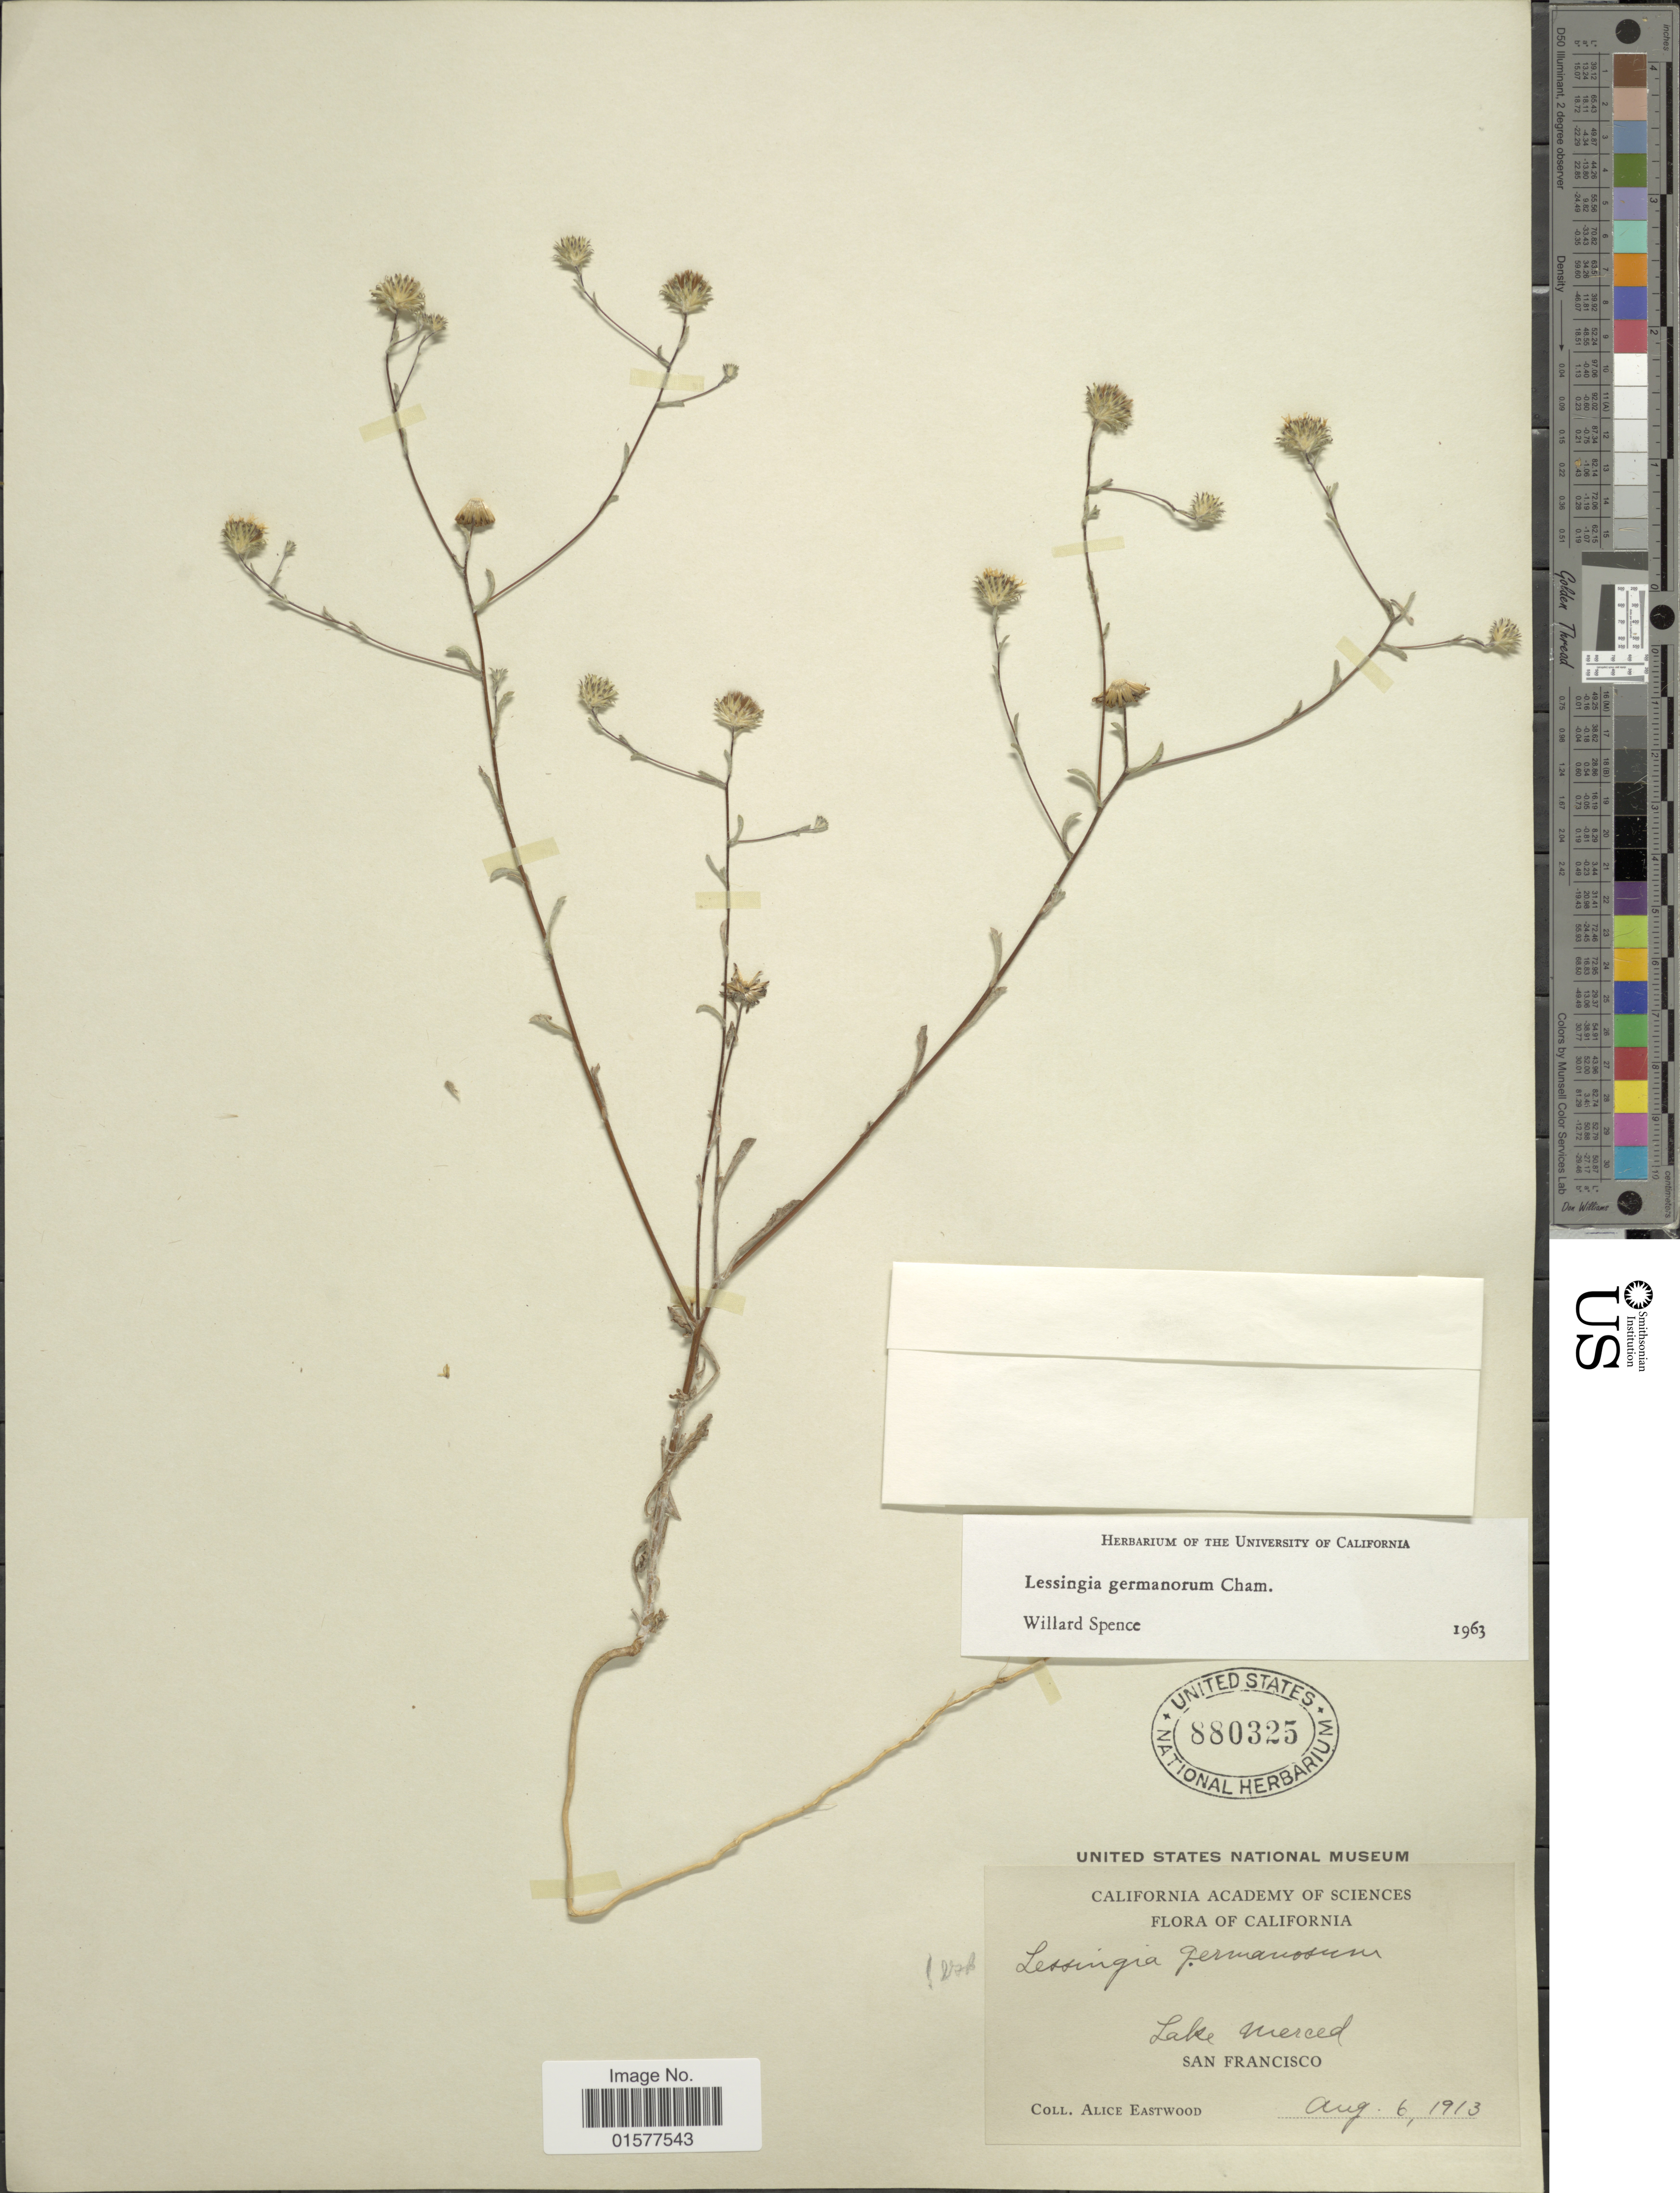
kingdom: Plantae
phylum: Tracheophyta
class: Magnoliopsida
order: Asterales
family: Asteraceae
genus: Lessingia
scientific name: Lessingia germanorum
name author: Cham.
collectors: A. Eastwood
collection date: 1913-08-06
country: United States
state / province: California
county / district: San Francisco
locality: Lake Merced, San Francisco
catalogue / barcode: US 880325